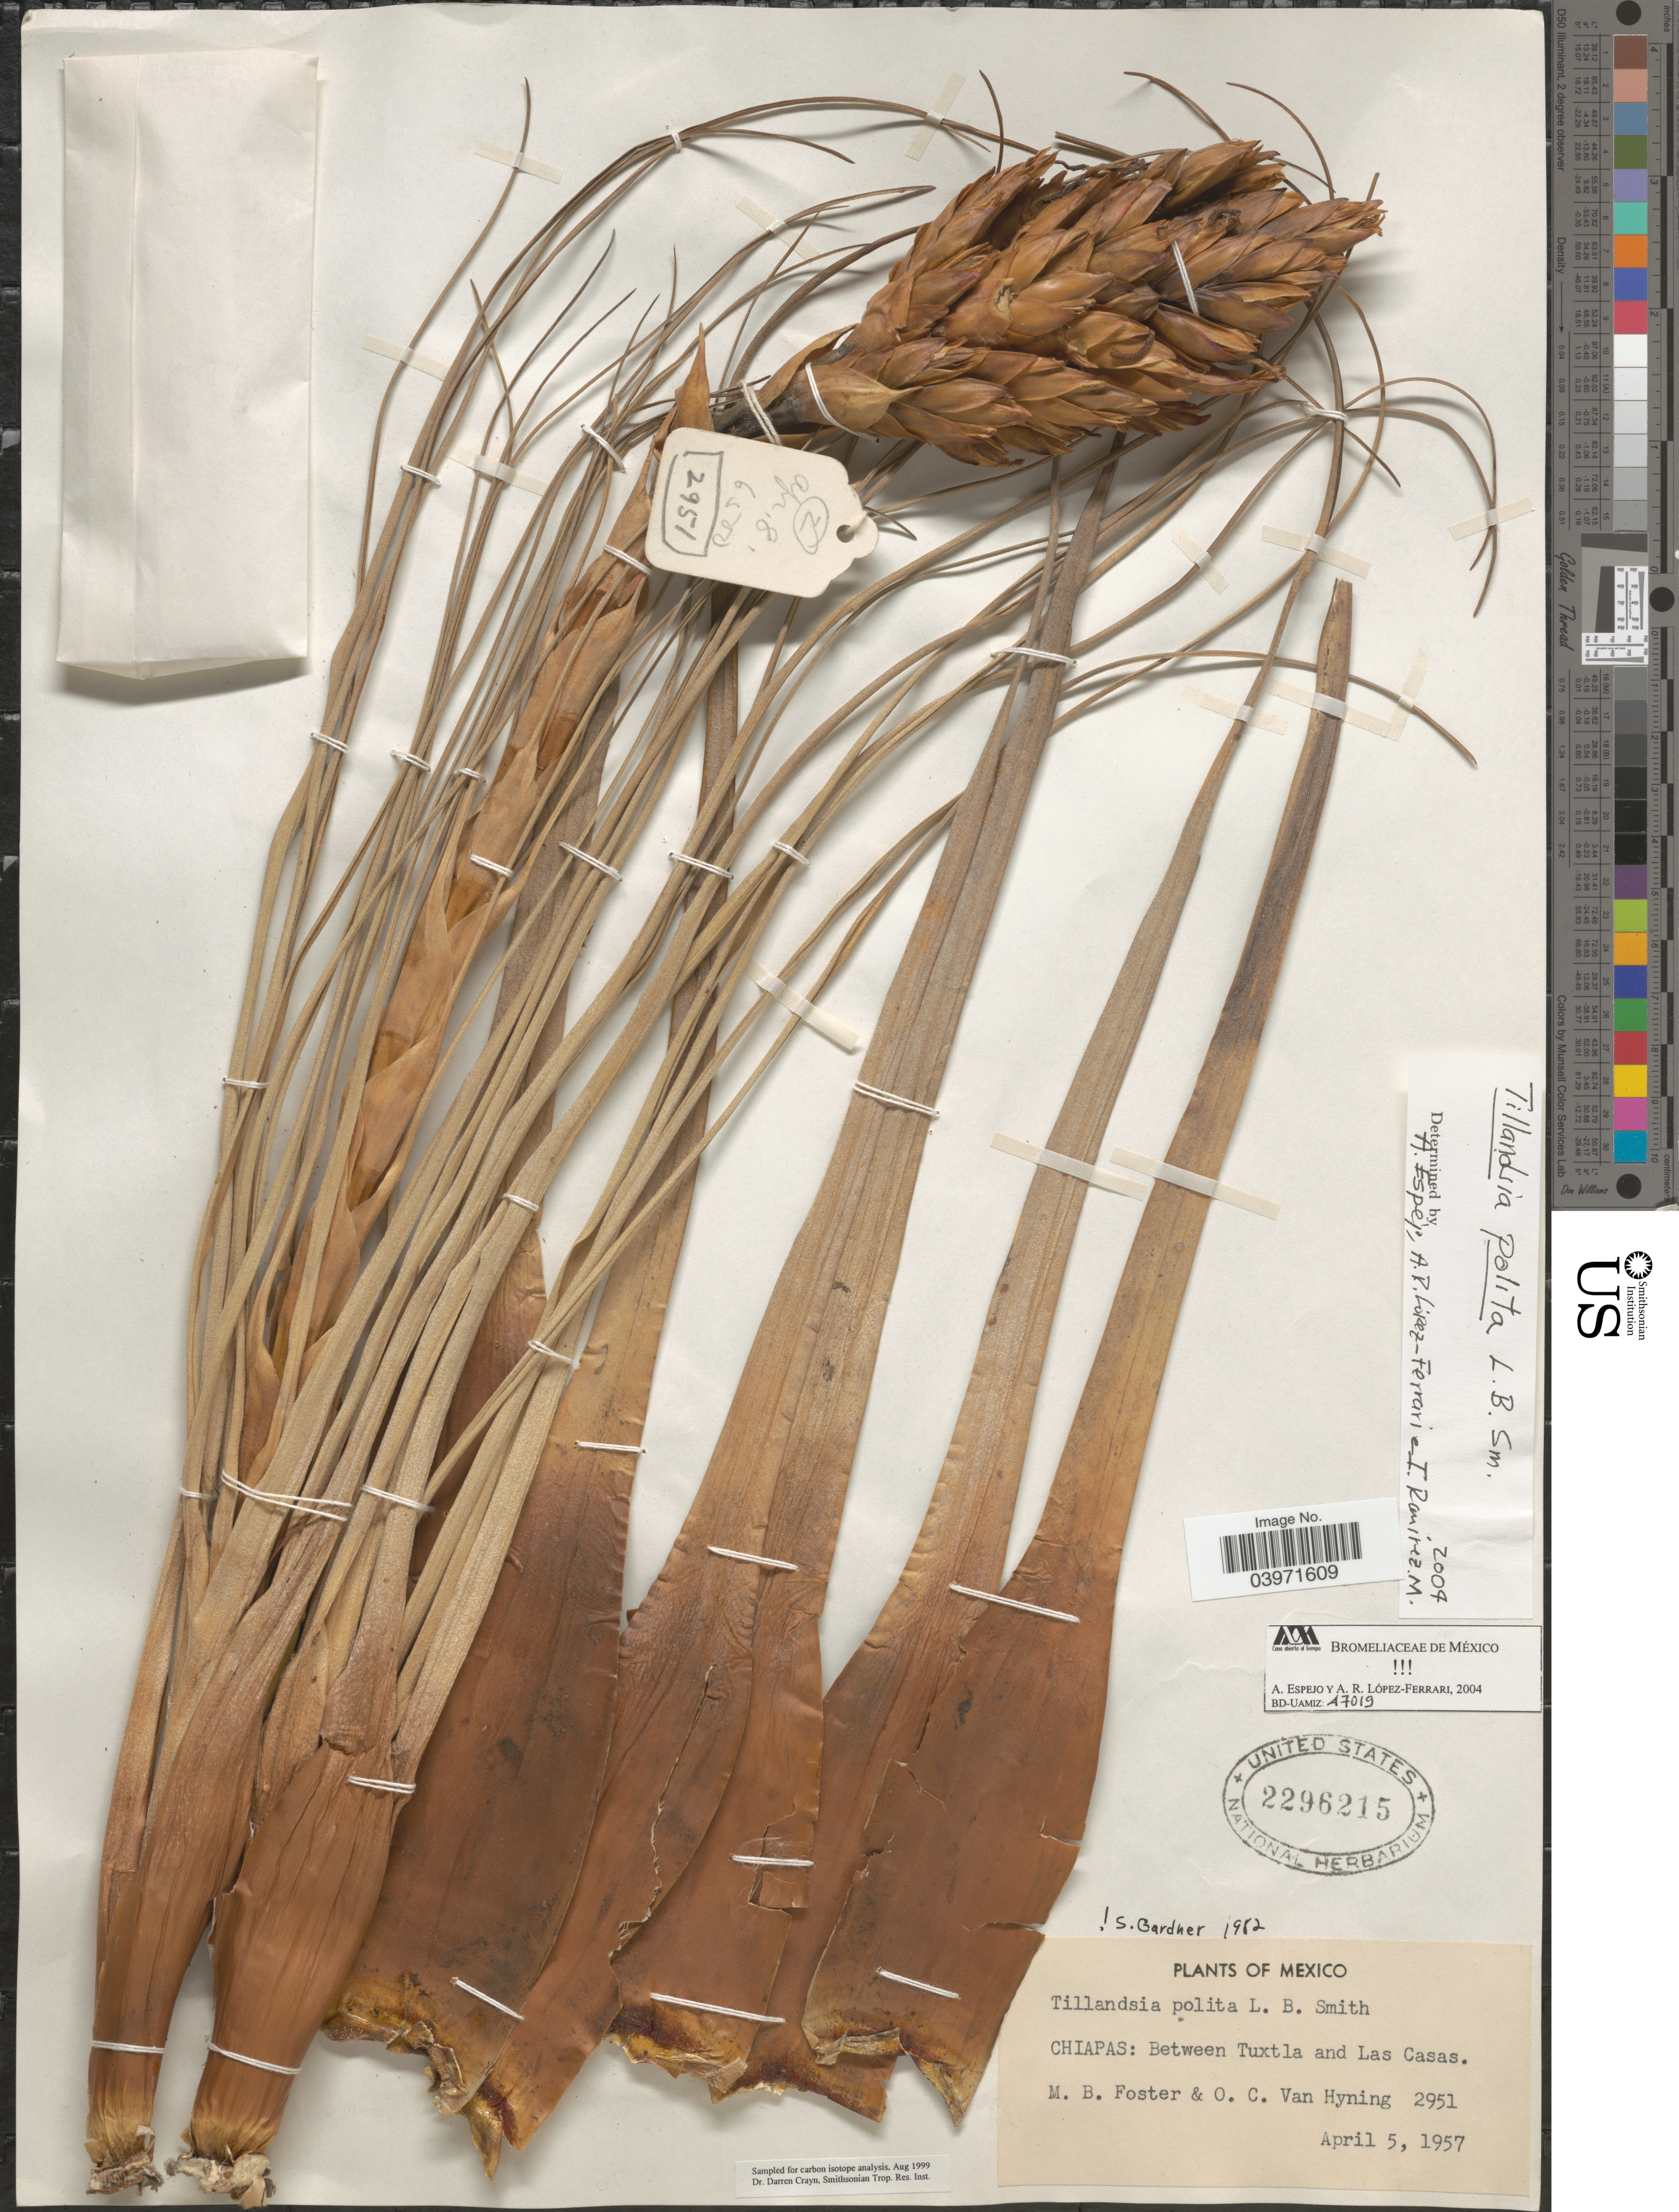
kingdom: Plantae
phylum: Tracheophyta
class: Liliopsida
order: Poales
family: Bromeliaceae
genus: Tillandsia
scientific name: Tillandsia polita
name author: L.B. Sm.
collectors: M. B. Foster & O. Van Hyning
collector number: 2951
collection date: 1957-04-05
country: Mexico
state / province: Chiapas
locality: Between Tuxtla and Las Casas.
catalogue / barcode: US 2296215